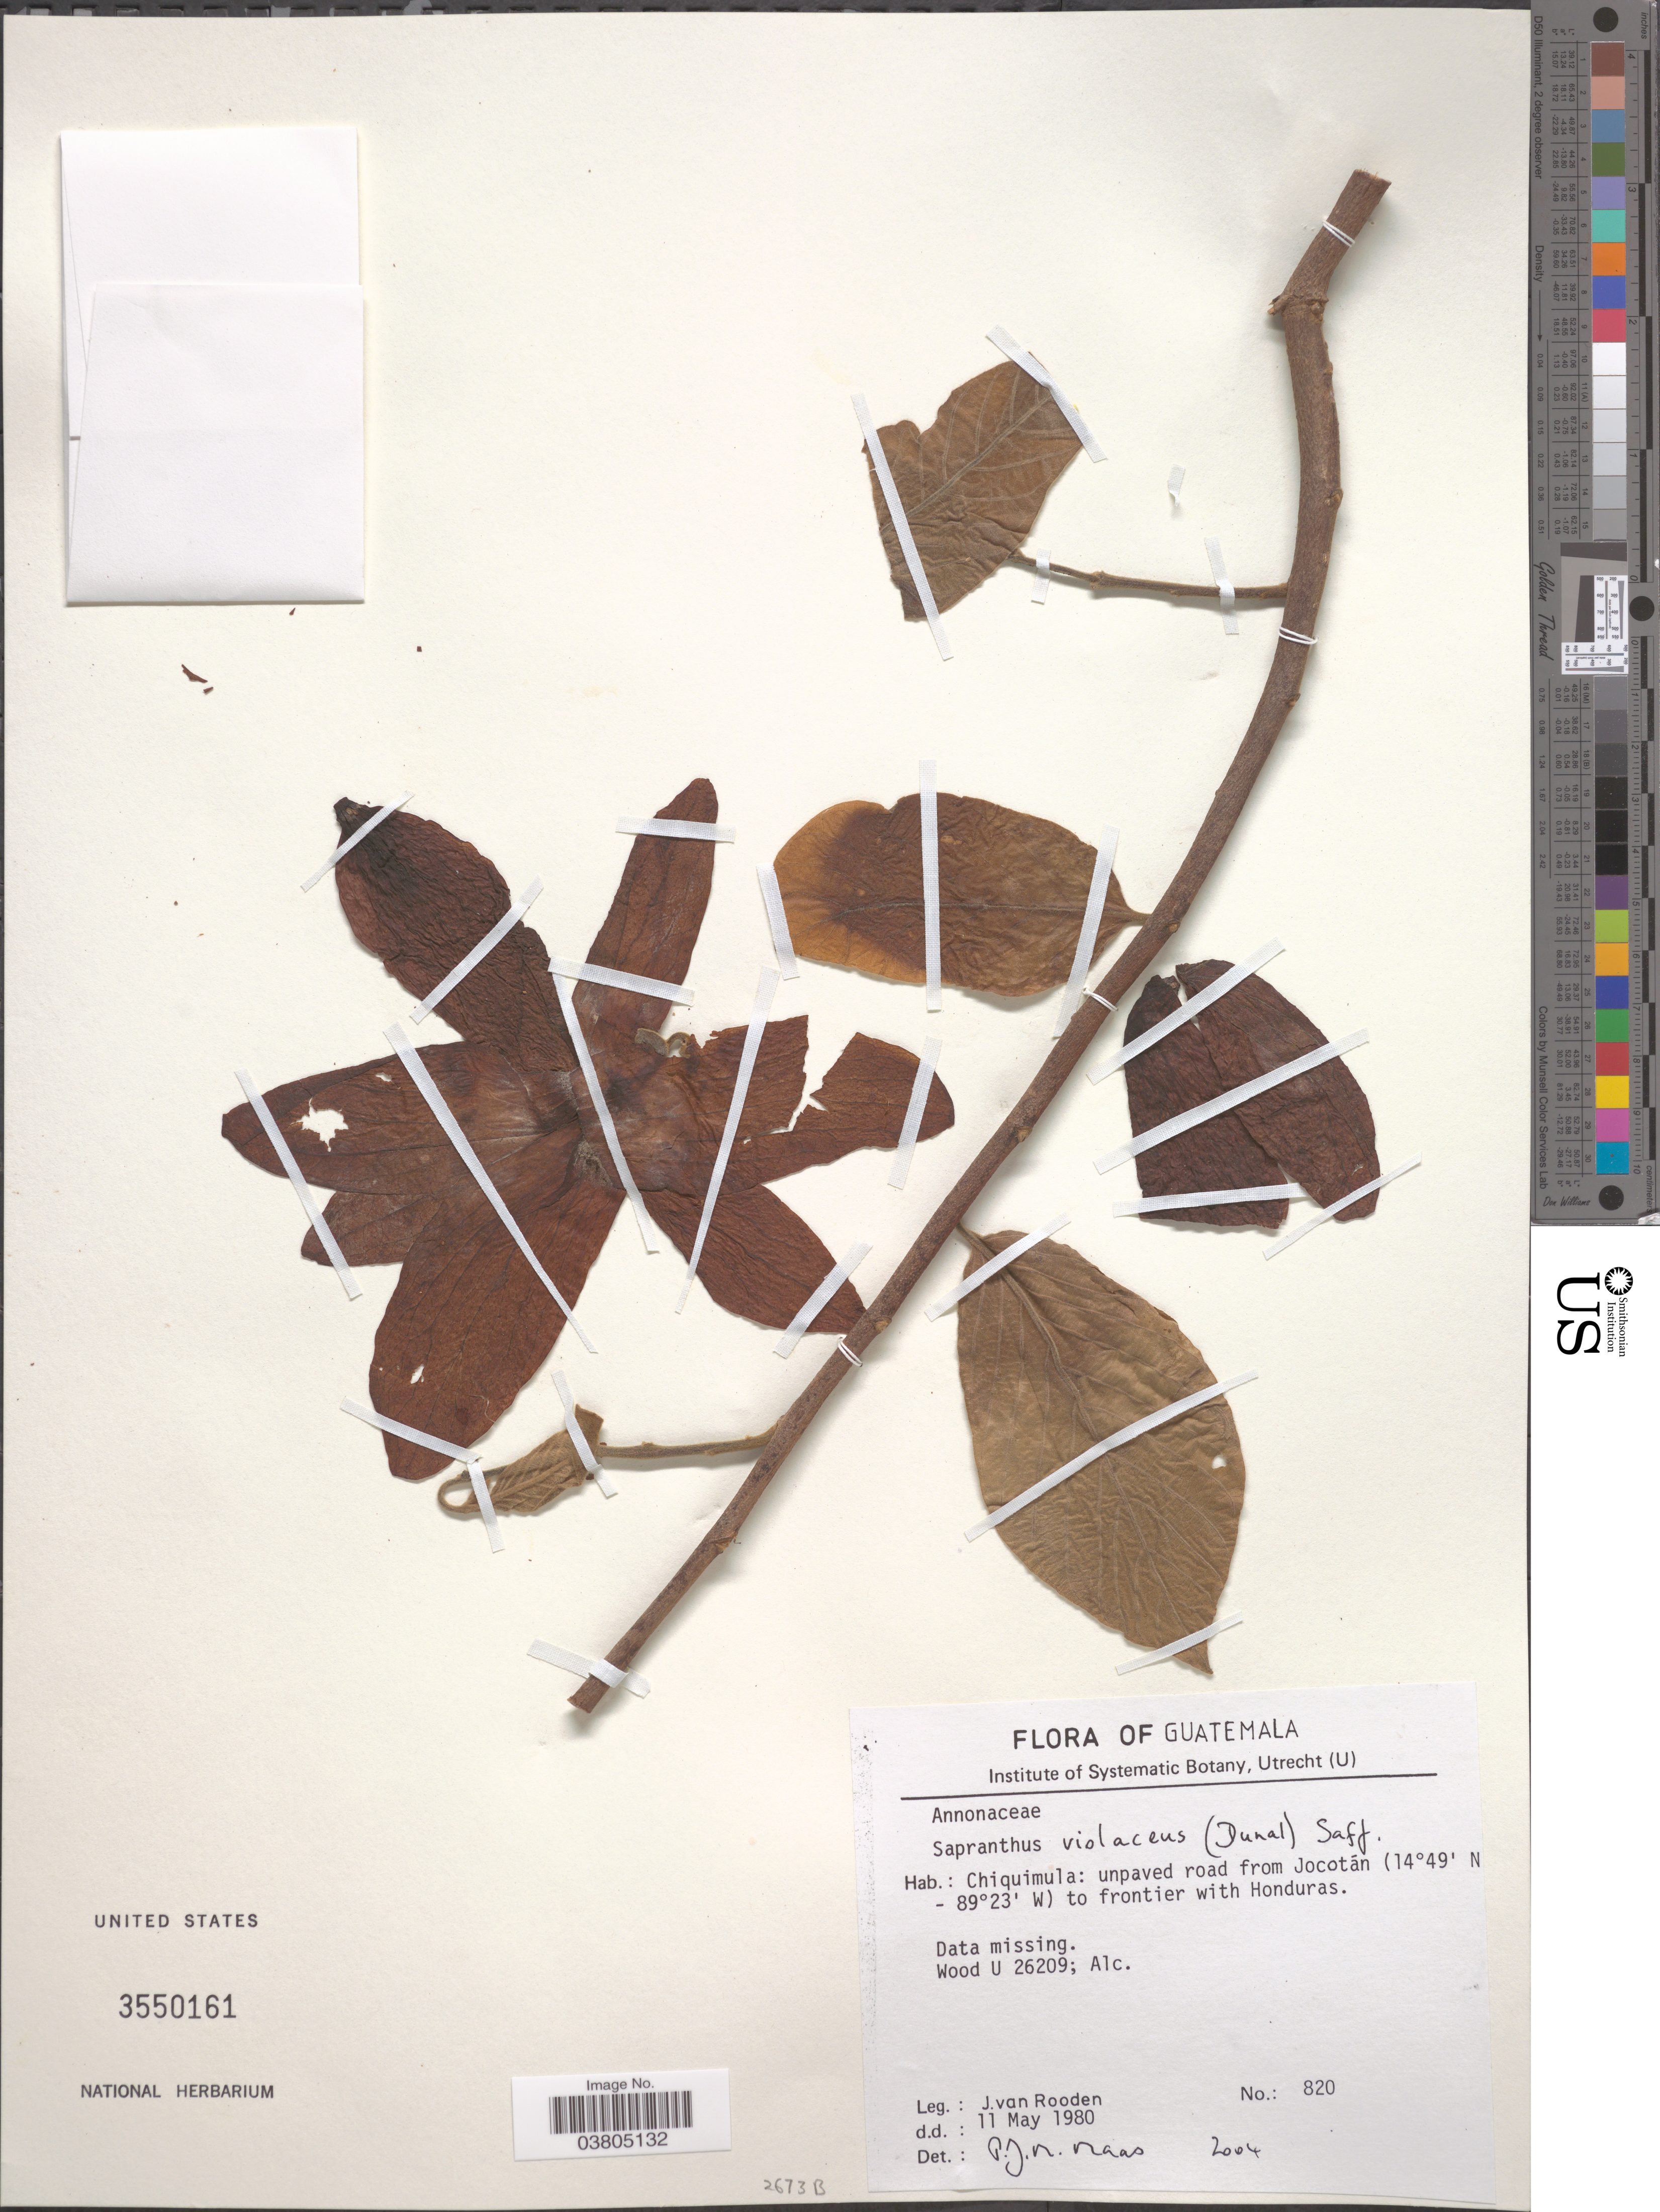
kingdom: Plantae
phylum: Tracheophyta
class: Magnoliopsida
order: Magnoliales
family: Annonaceae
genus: Sapranthus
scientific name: Sapranthus violaceus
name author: (Dunal) Saff.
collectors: J. Van Rooden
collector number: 820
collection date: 1980-05-11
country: Guatemala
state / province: Chiquimula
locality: Unpaved road from Jocotán to frontier with Honduras.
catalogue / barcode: US 3550161